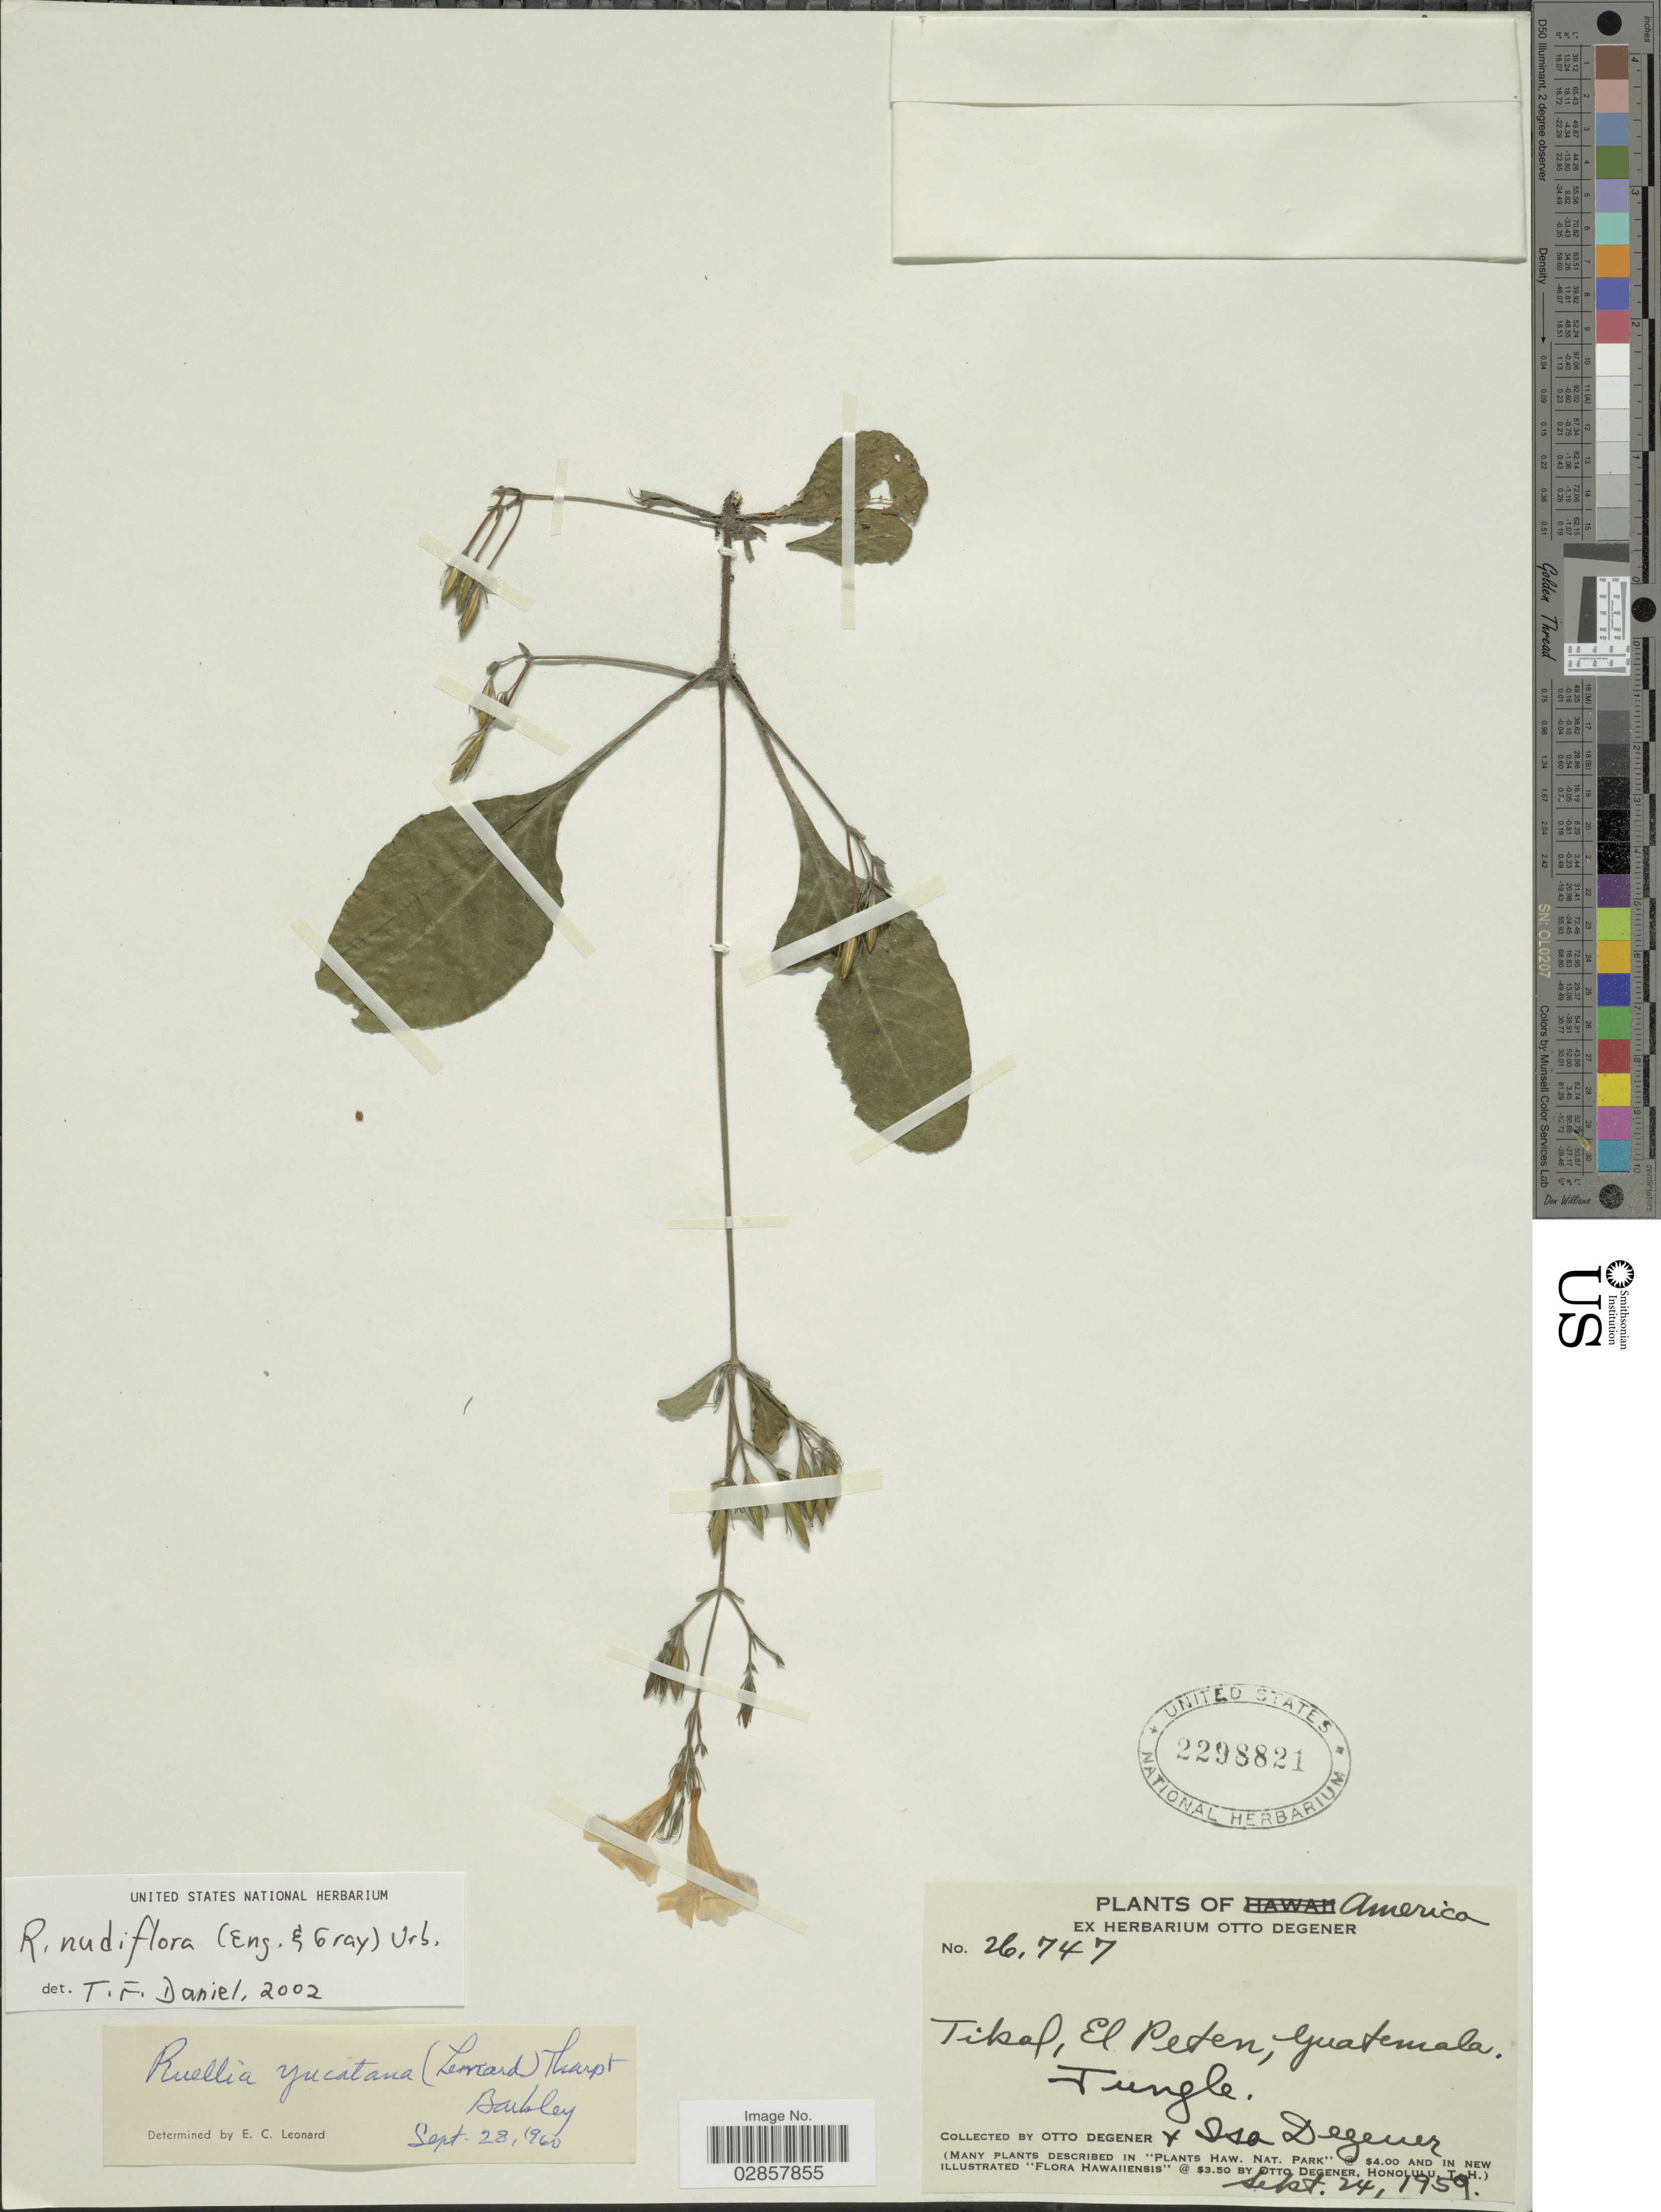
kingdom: Plantae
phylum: Tracheophyta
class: Magnoliopsida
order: Lamiales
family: Acanthaceae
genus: Ruellia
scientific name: Ruellia nudiflora var. yucatana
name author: Leonard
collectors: O. Degener & I. Degener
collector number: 26747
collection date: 1959-09-24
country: Guatemala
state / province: El Petén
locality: Tikal.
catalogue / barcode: US 2298821